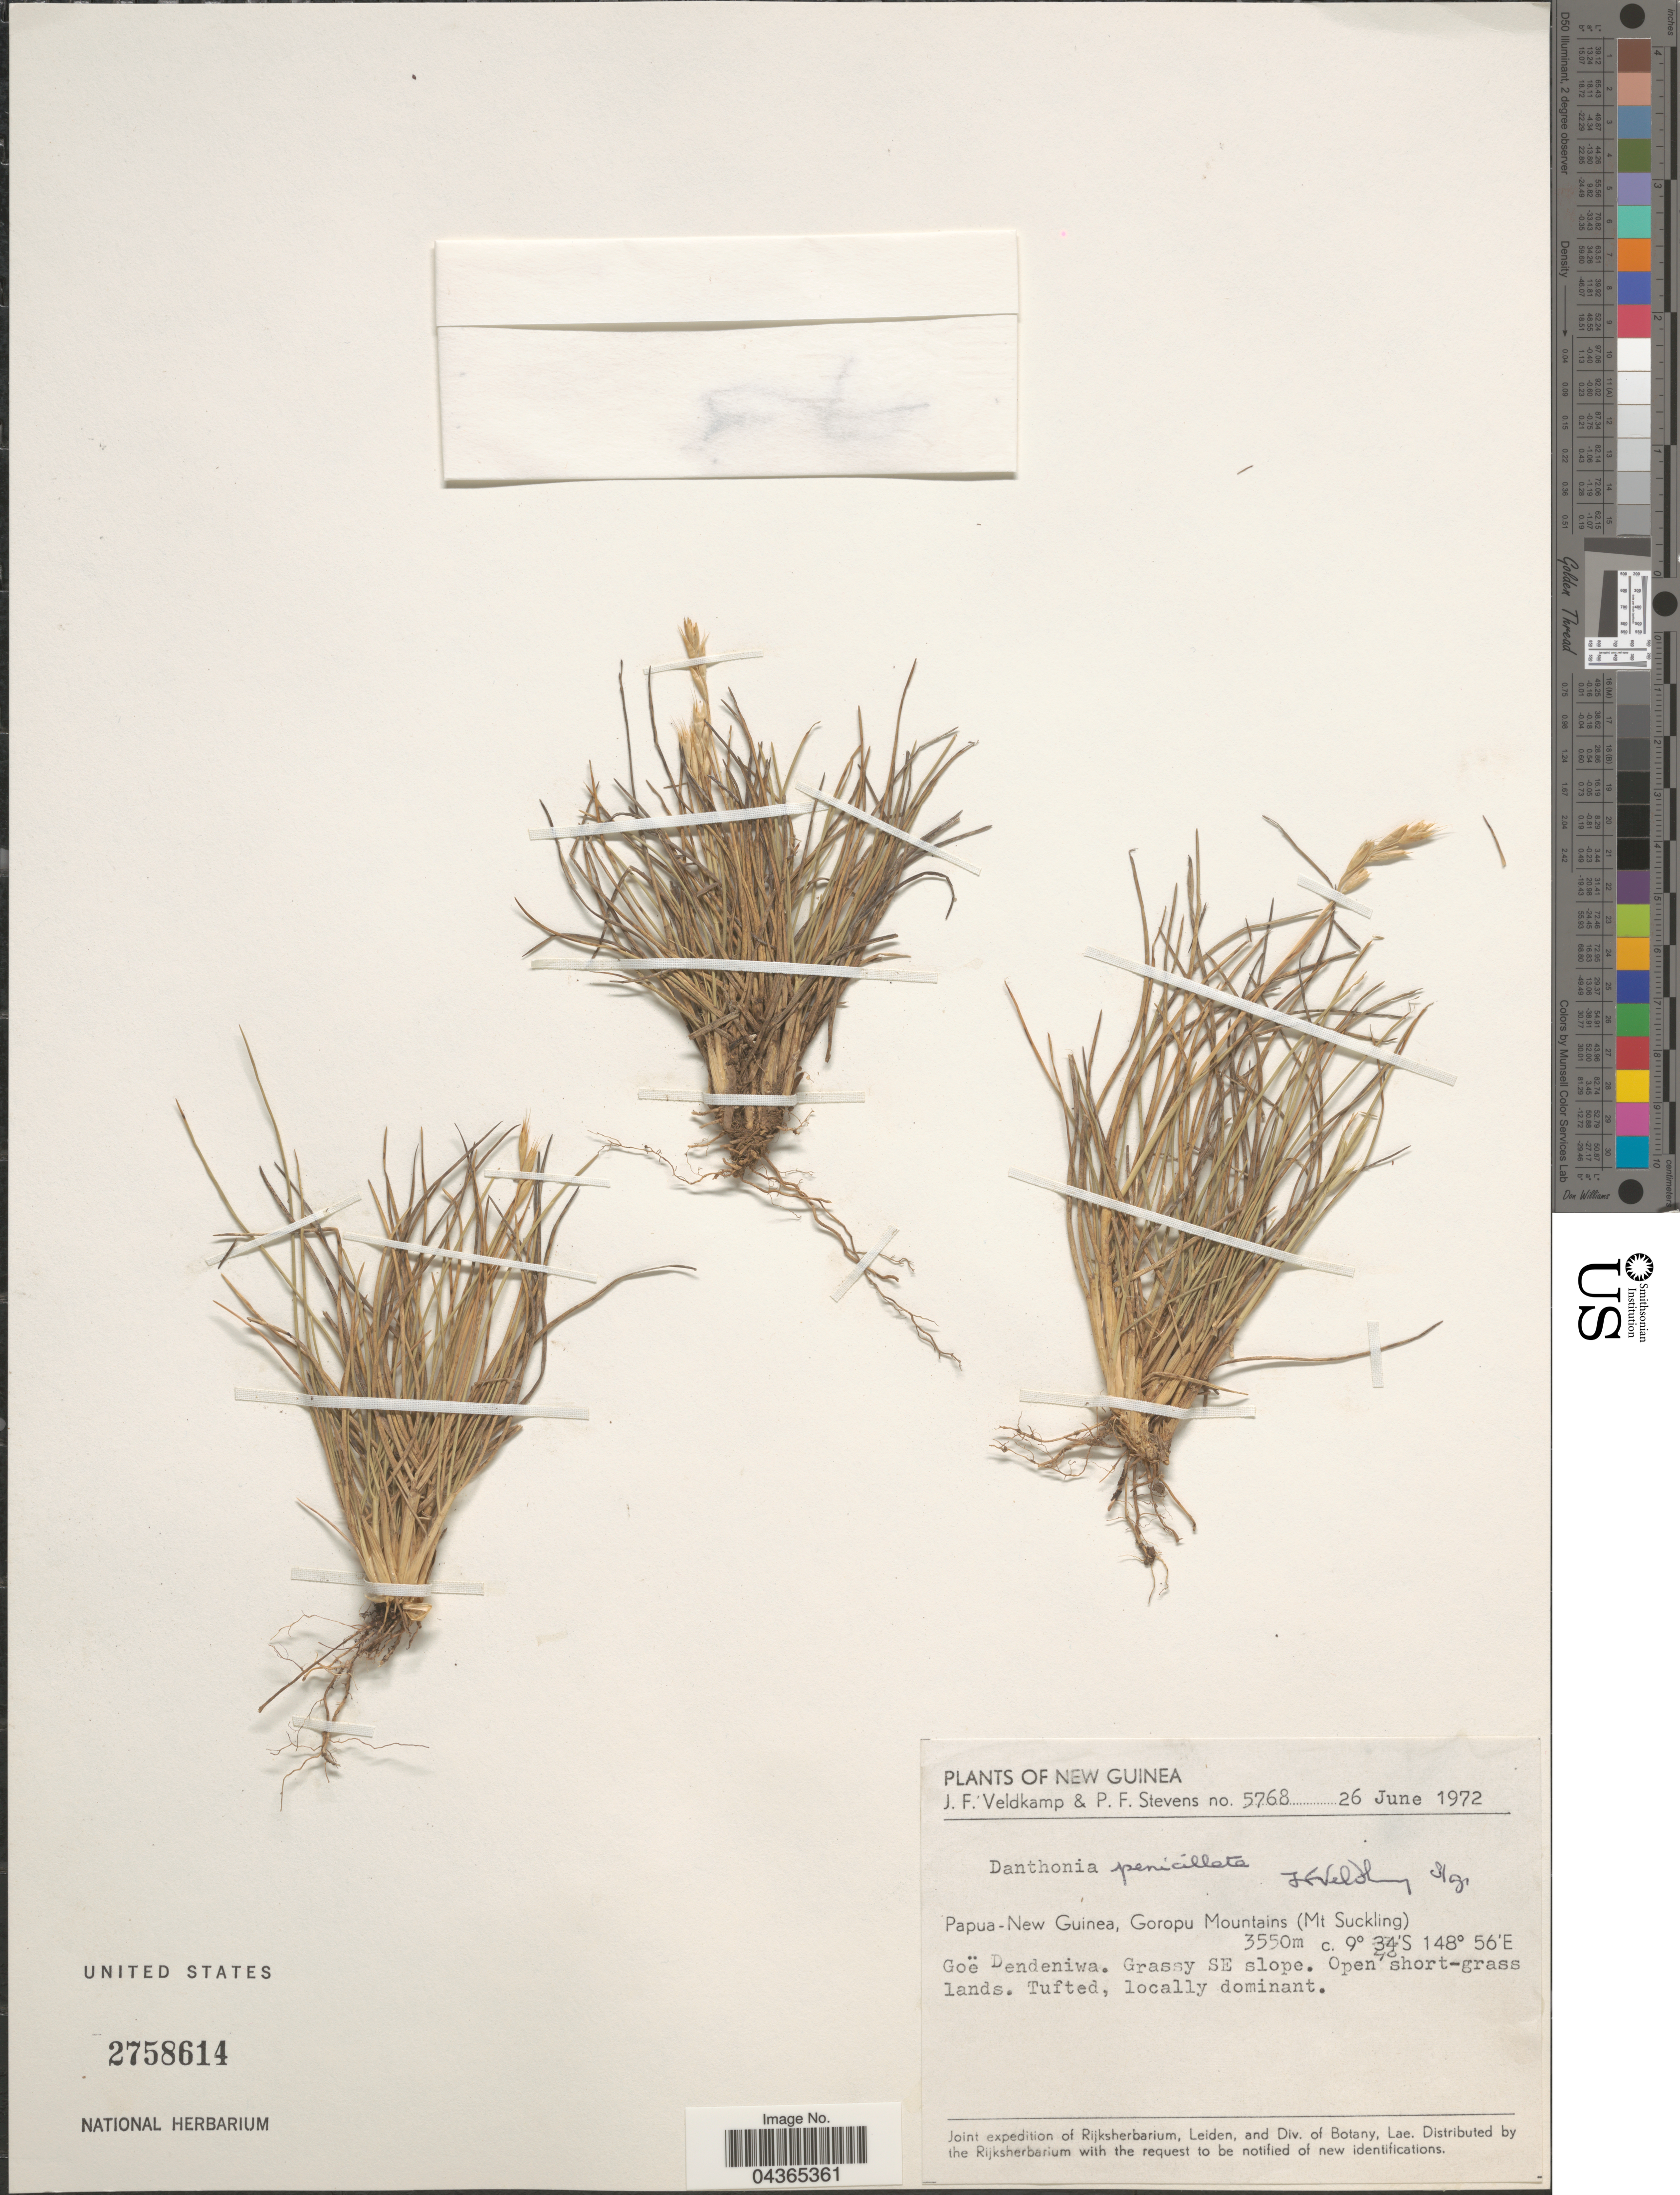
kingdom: Plantae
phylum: Tracheophyta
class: Liliopsida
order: Poales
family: Poaceae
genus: Rytidosperma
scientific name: Rytidosperma penicillatum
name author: (Labill.) Connor & Edgar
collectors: J. F. Veldkamp & P. F. Stevens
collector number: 5768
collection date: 1972-06-26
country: Papua New Guinea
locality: New Guinea. Goropu Mountains (Mt Suckling). Goë Dendeniwa. Grassy SE slope. Open short-grass lands. Joint expedition of Rijksherbarium, Leiden, and Div. of Botany, Lae.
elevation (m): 3550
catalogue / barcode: US 2758614